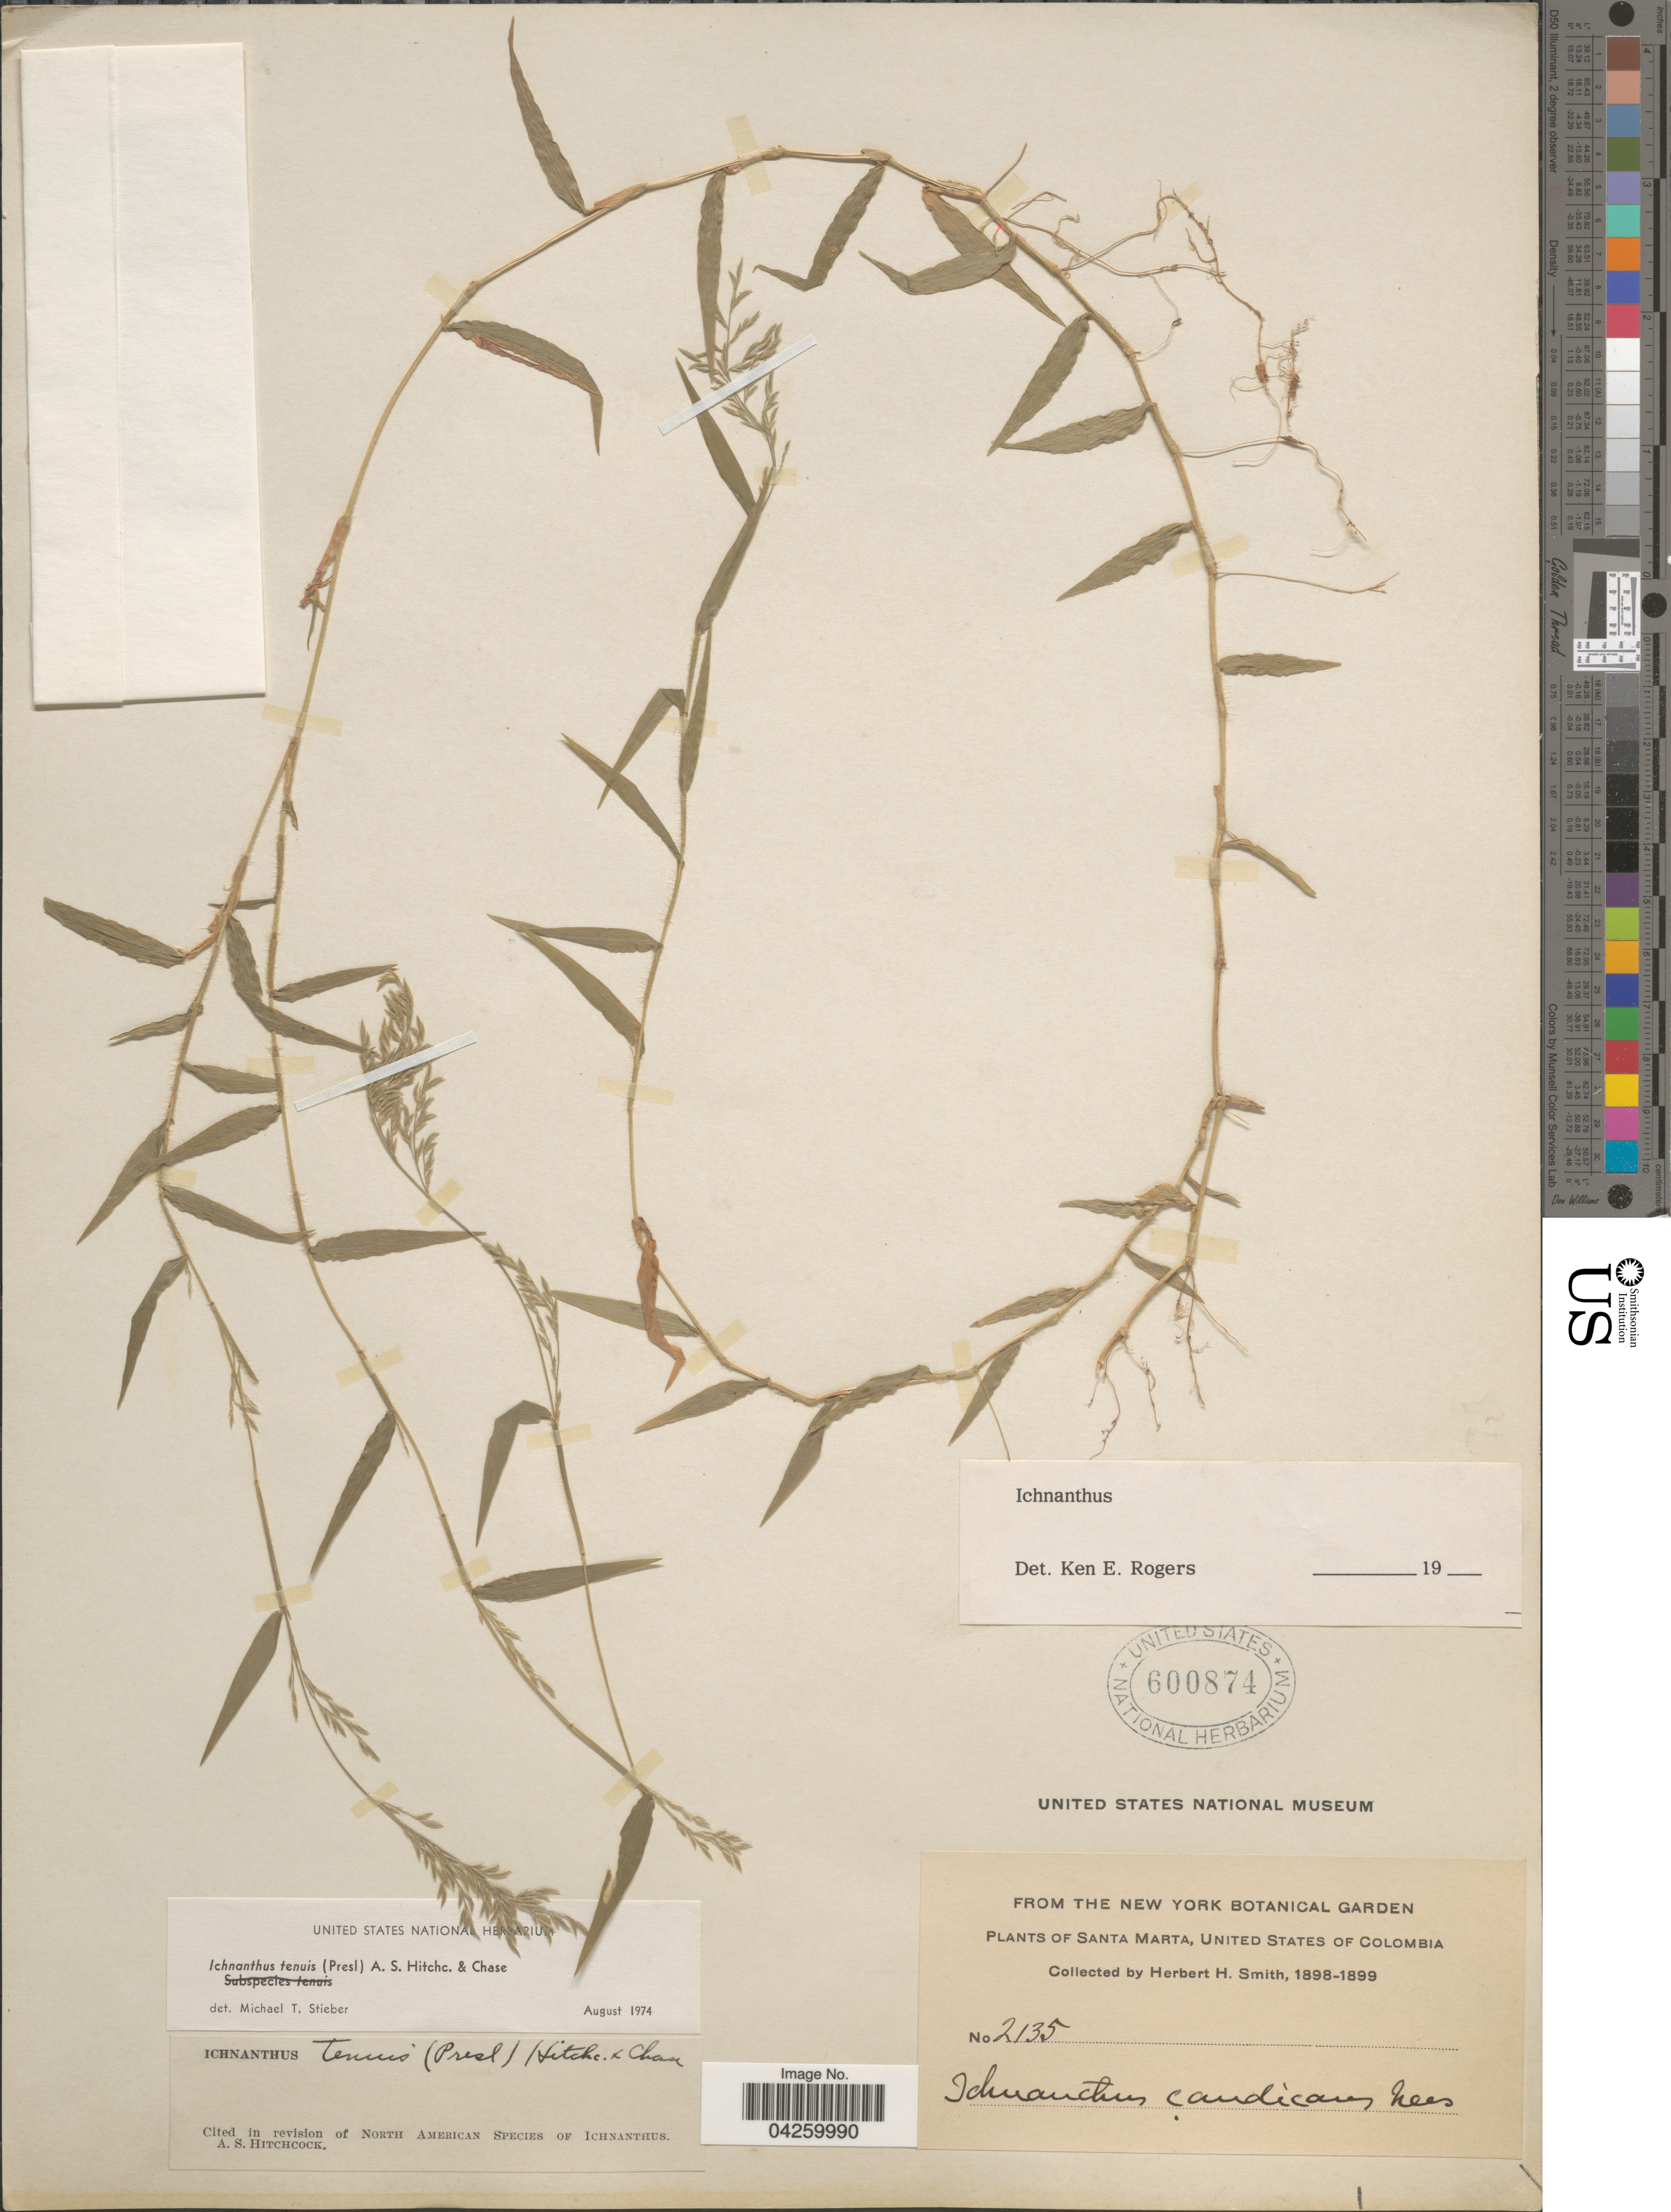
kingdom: Plantae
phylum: Tracheophyta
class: Liliopsida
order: Poales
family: Poaceae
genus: Ichnanthus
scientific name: Ichnanthus tenuis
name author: (J. Presl) Hitchc. & Chase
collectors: Herbert H. Smith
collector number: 2135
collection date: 1898/1899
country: Colombia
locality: Santa Marta, United States of Colombia.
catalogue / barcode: US 600874